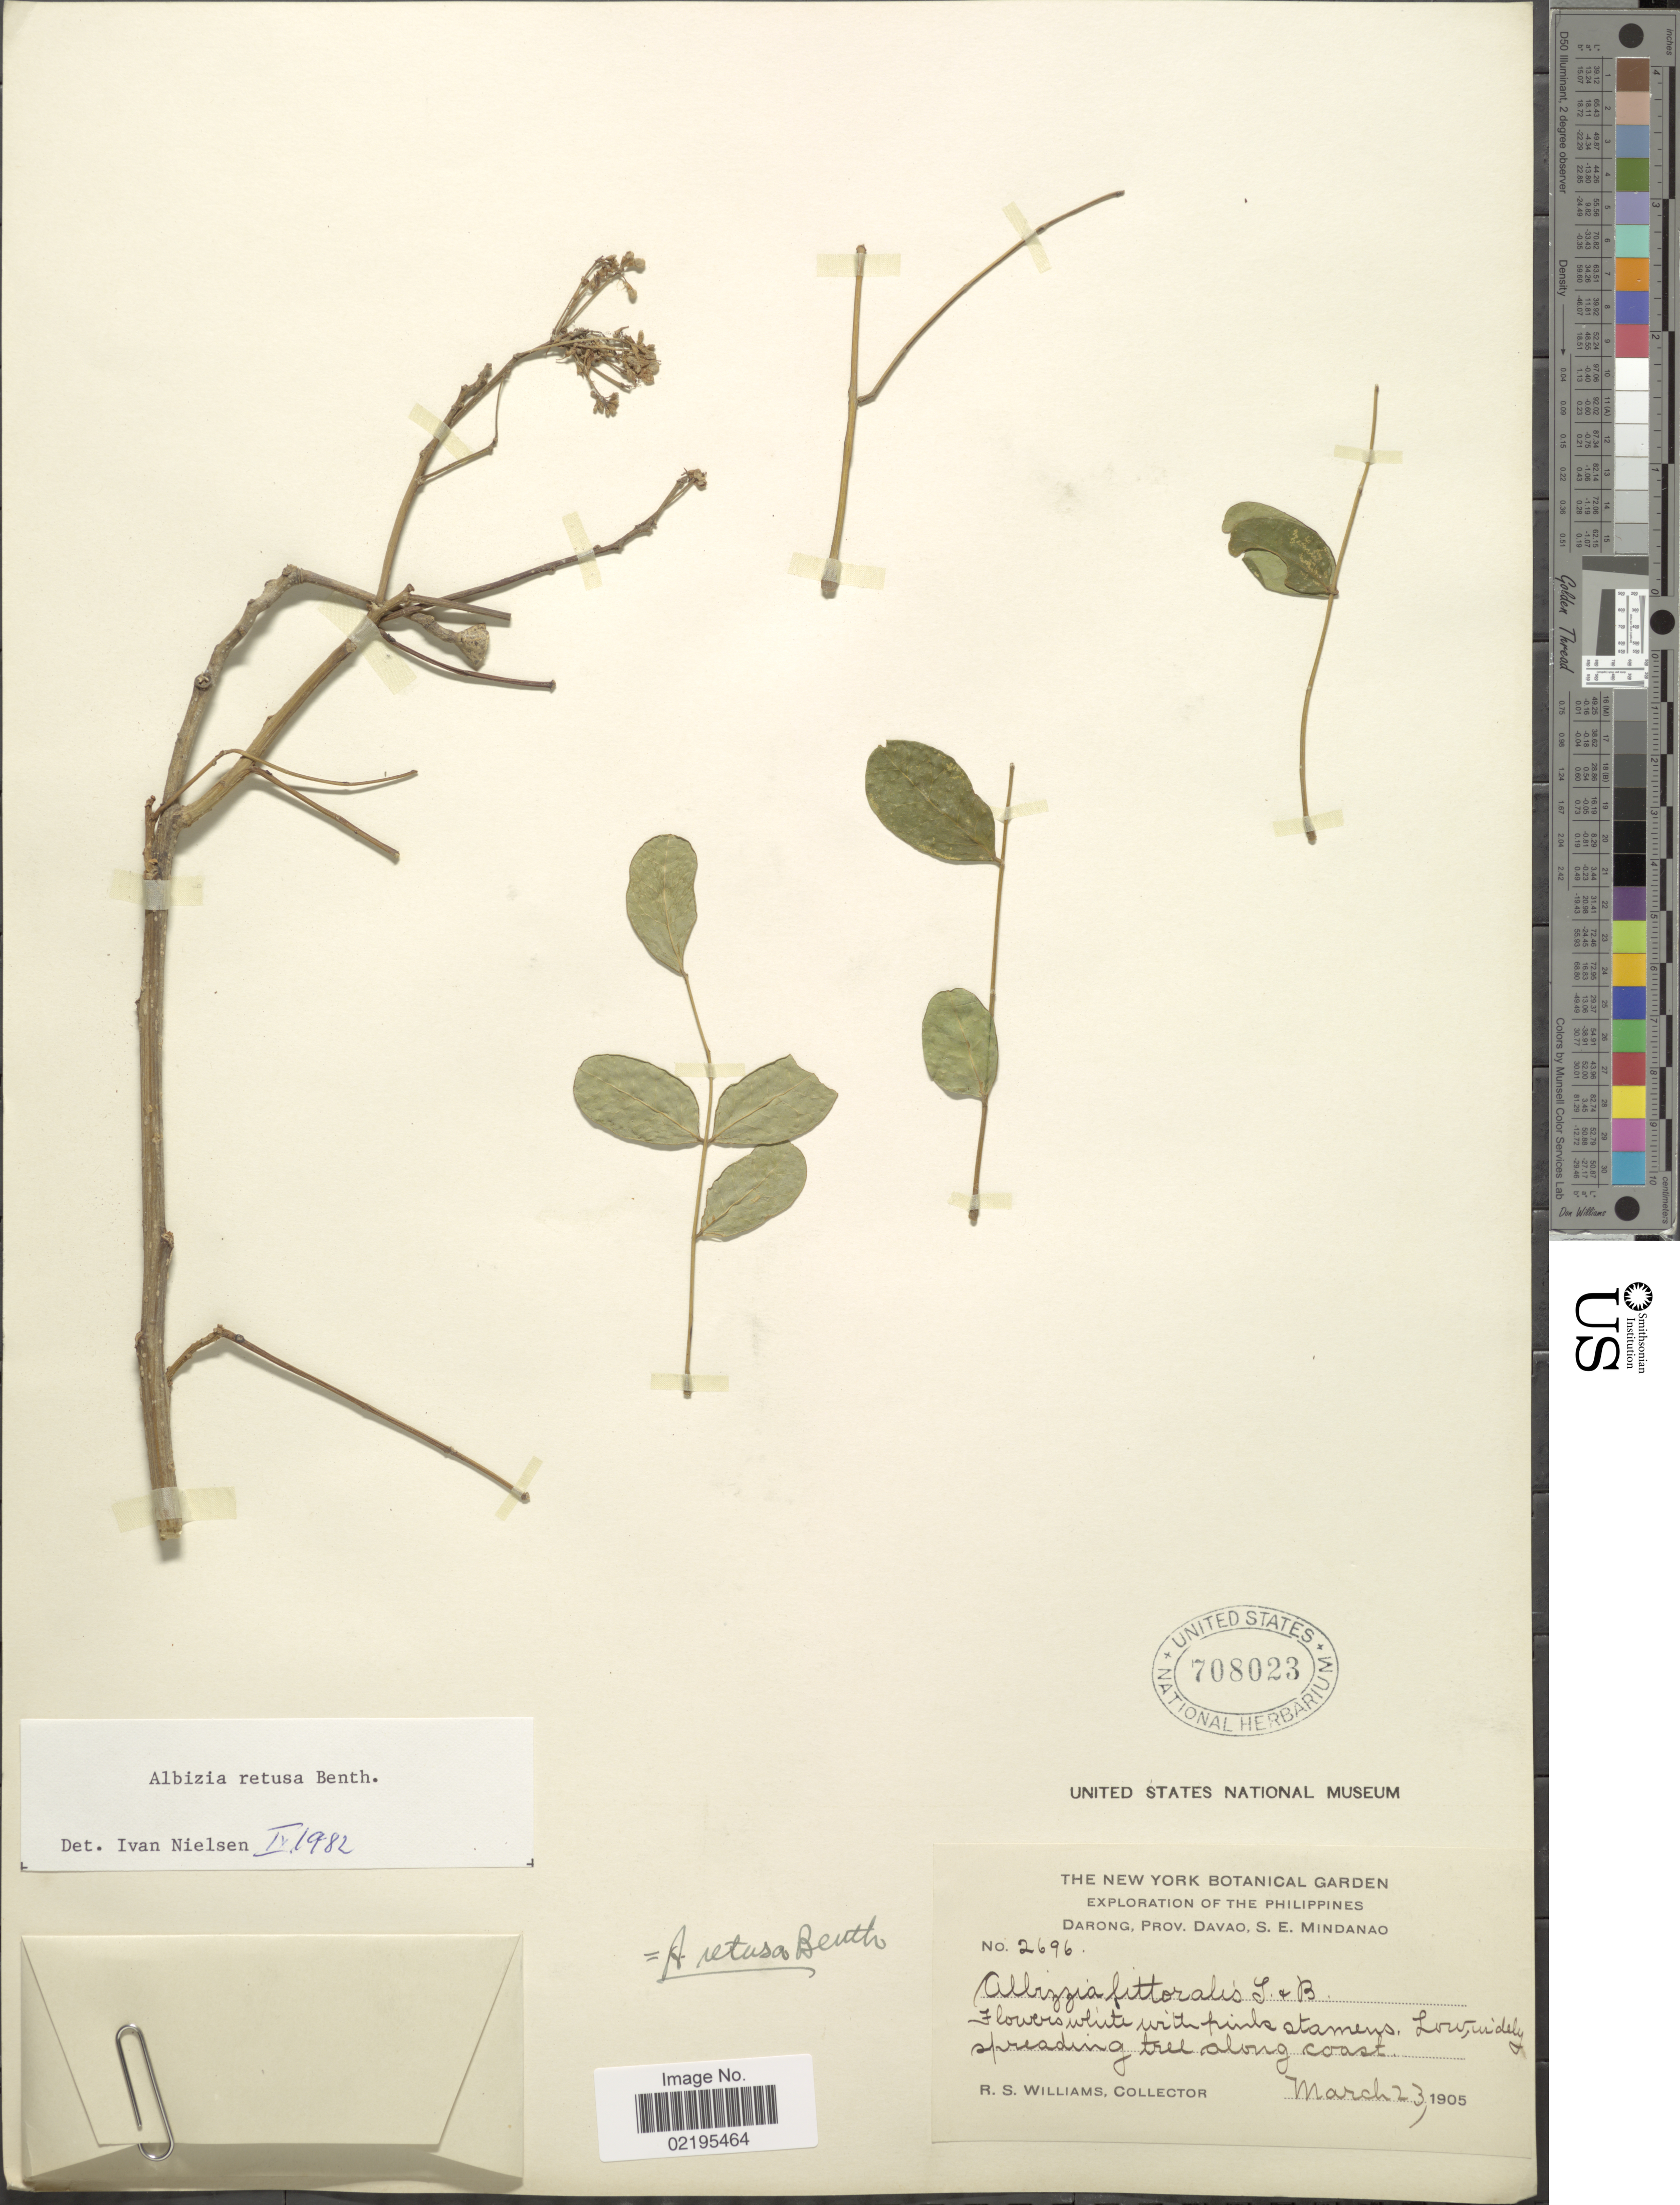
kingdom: Plantae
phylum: Tracheophyta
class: Magnoliopsida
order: Fabales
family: Fabaceae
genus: Albizia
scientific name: Albizia retusa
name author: Benth.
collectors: R. S. Williams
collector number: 2696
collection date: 1905-03-23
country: Philippines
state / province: Davao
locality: Darong, Prov. Davao, S.E. Mindanao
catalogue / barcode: US 708023